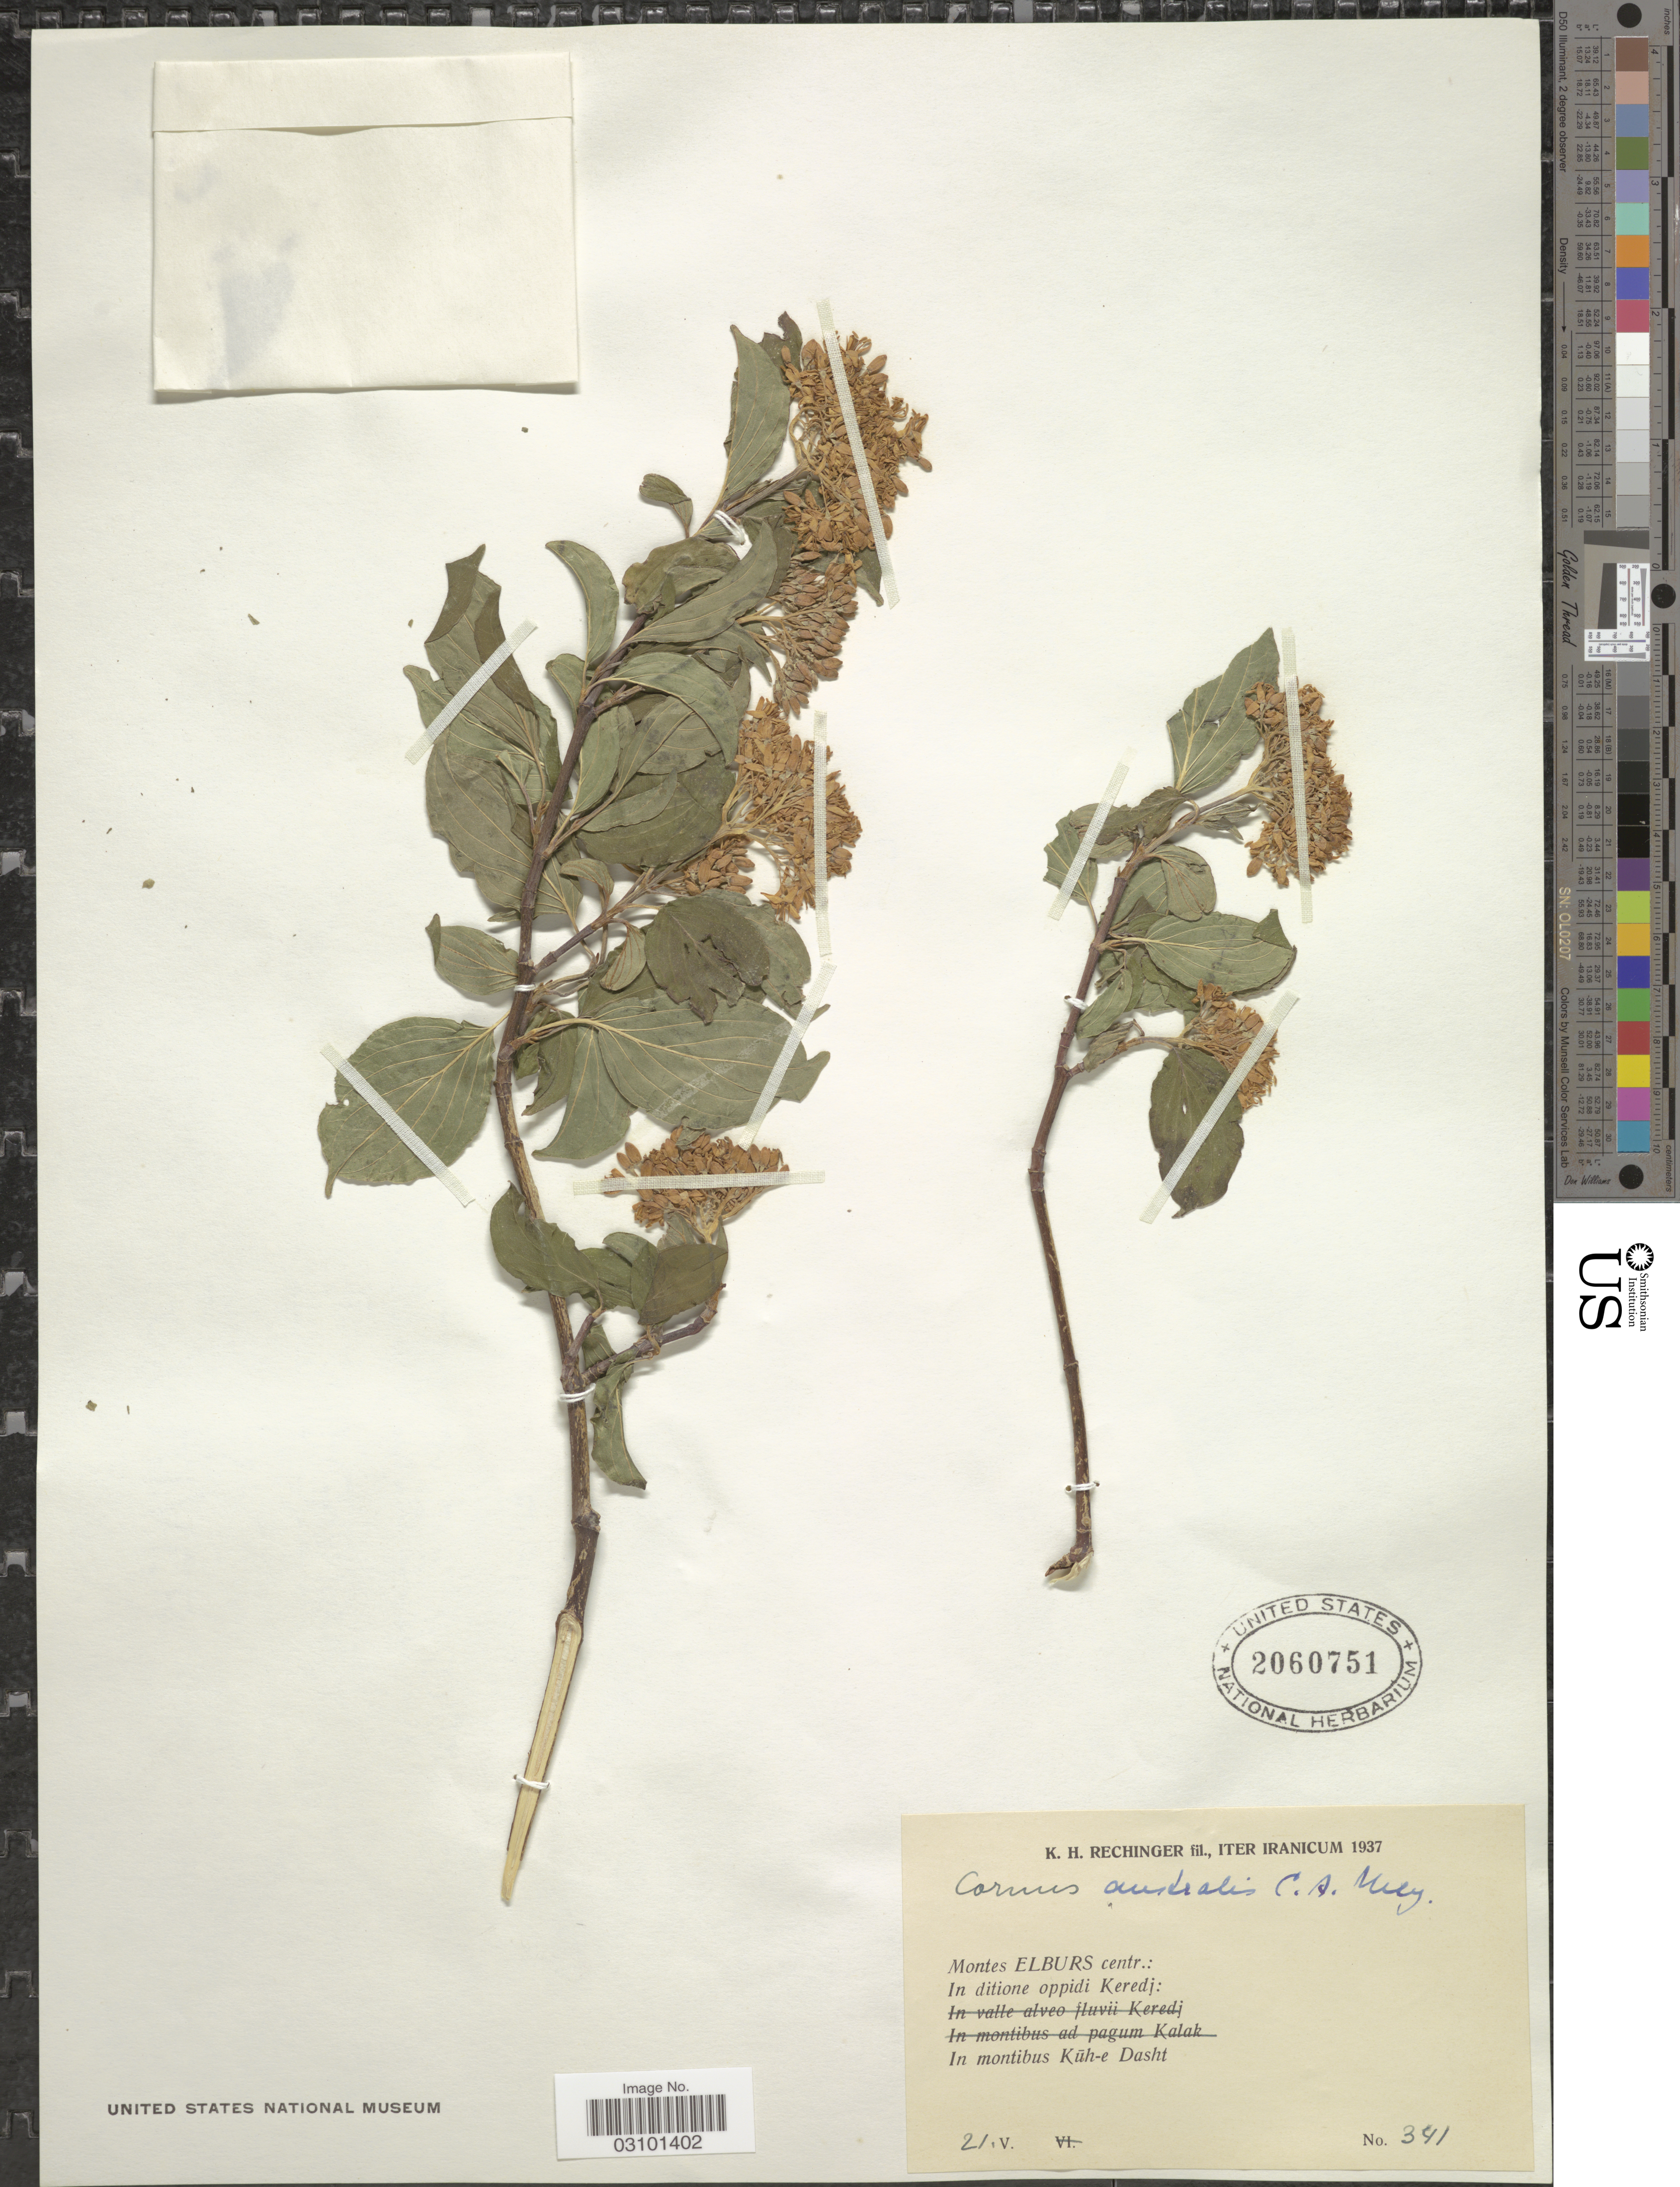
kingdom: Plantae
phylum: Tracheophyta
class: Magnoliopsida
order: Cornales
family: Cornaceae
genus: Cornus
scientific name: Cornus australis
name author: C.A. Mey.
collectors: K. H. Rechinger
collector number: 341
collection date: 1937-05-21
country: Iran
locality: Montes Elburs centr.: In ditione oppidi Keredj: In montibus Küh-e Dasht.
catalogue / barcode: US 2060751